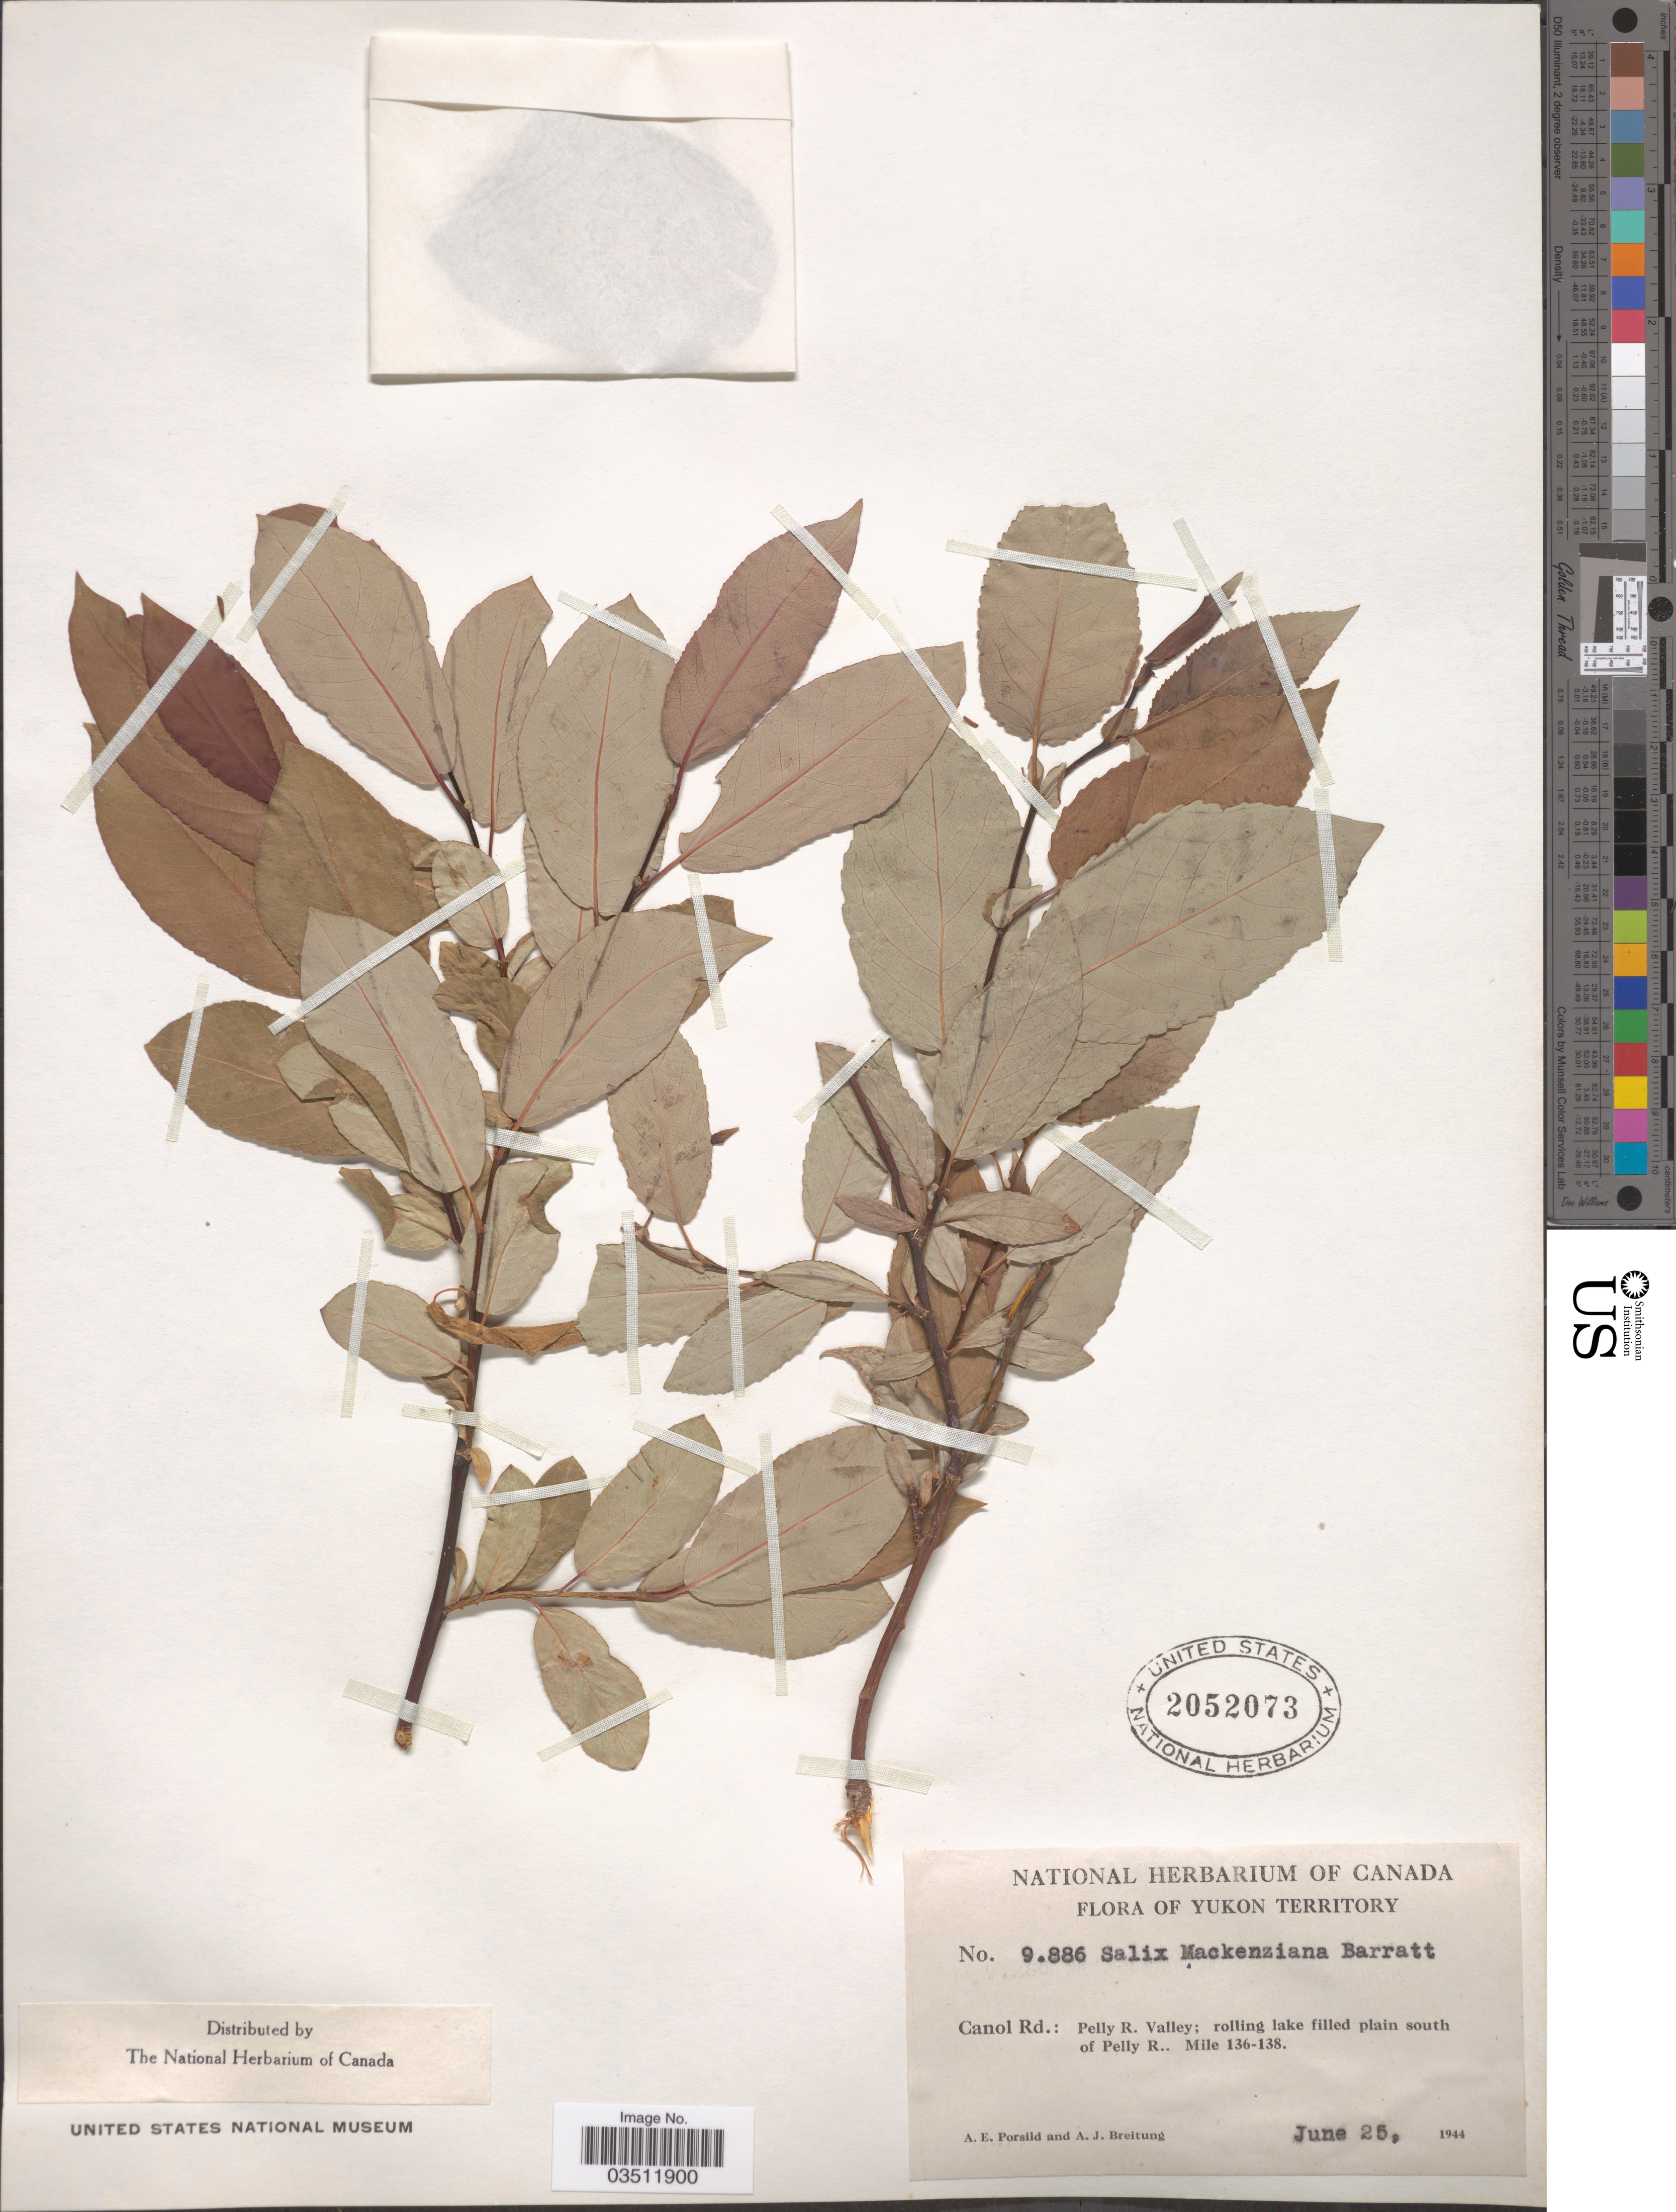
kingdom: Plantae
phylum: Tracheophyta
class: Magnoliopsida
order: Malpighiales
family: Salicaceae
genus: Salix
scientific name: Salix mackenziana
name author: (Hook.) Barratt ex Hook.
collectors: A. E. Porsild & A. Breitung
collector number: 9886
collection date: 1944-06-25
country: Canada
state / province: Yukon Territory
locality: Canol Rd.: Pelly R. Valley; rolling lake filled plain south of Pelly R.. Mile 136-138.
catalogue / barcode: US 2052073